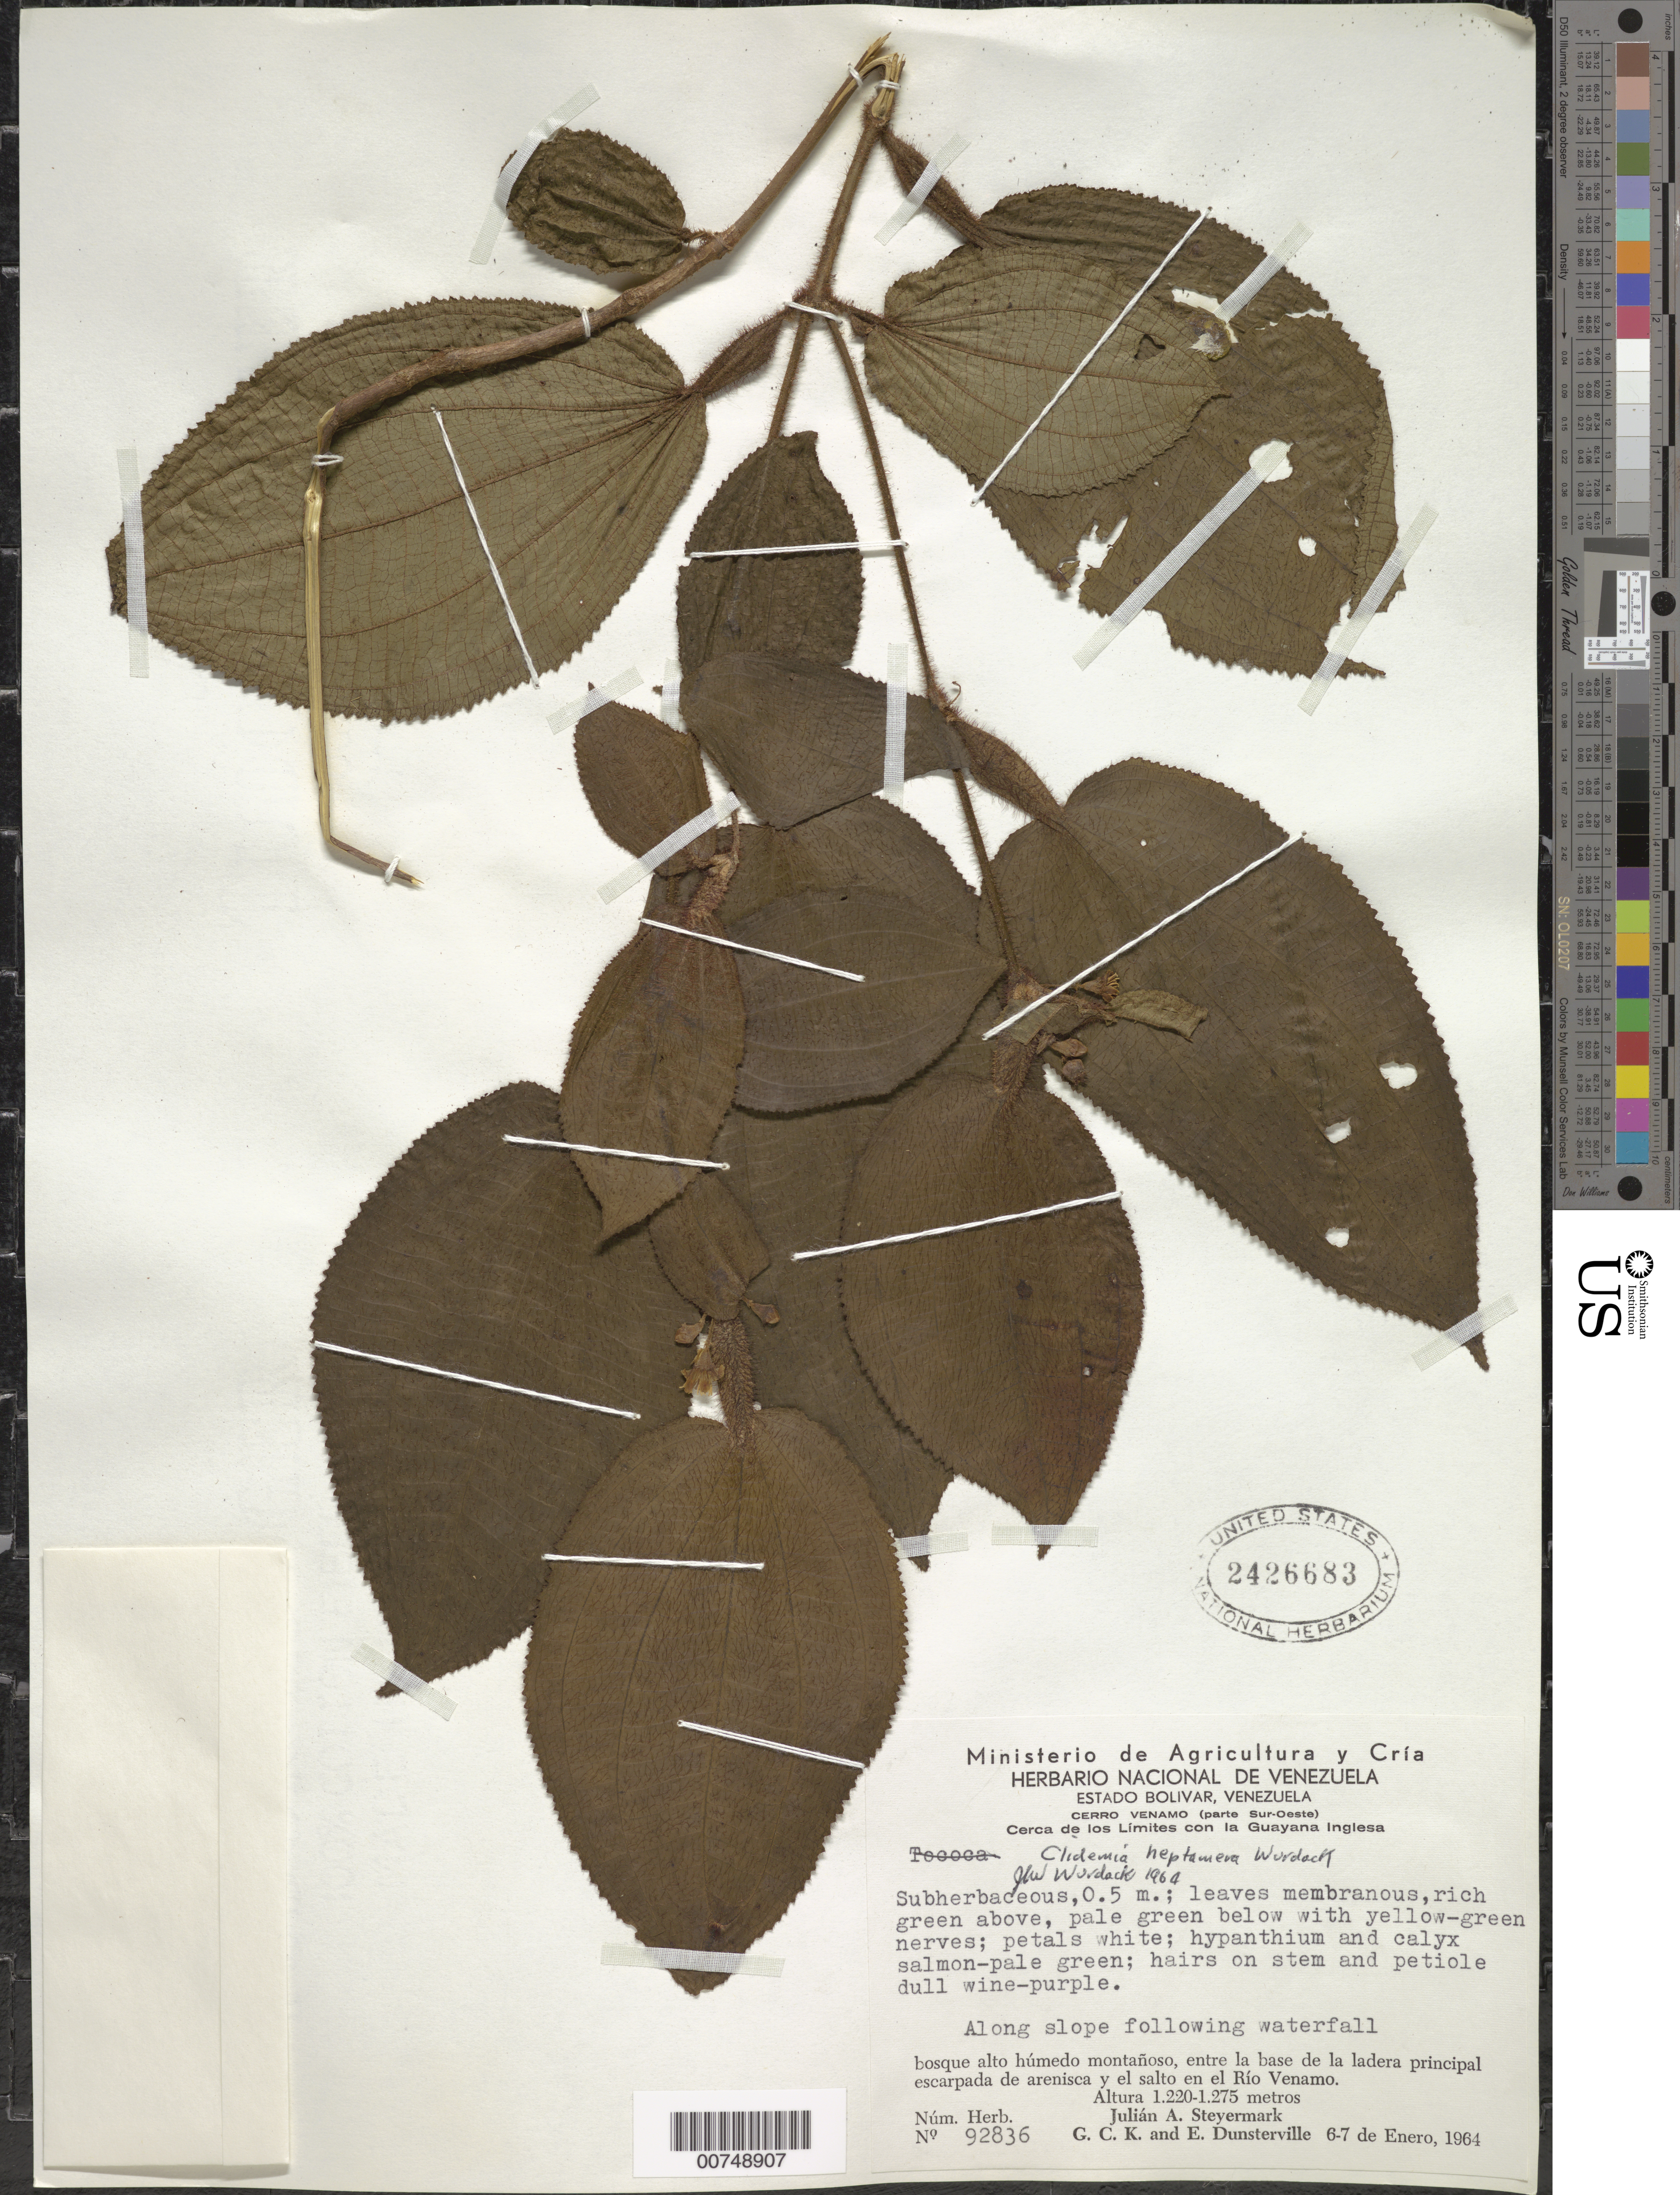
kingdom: Plantae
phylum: Tracheophyta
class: Magnoliopsida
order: Myrtales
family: Melastomataceae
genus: Clidemia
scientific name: Clidemia heptamera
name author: Wurdack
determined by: Wurdack, John J., (US), US (UNITED STATES)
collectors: J. Steyermark, G. C. K. Dunsterville & E. Dunsterville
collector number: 92836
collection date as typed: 6-Jan-64 to 8-Jan-64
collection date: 1964-01-06/1964-01-08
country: Venezuela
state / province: Bolívar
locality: Cerro Venamo (parte Sur-Oeste), Río Venamo; entre la ladera principal escarpada de arenisca y el salto en el río Venamo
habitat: Bosque alto humedo montanoso; along slope following waterfall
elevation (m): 1220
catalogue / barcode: US 2426683